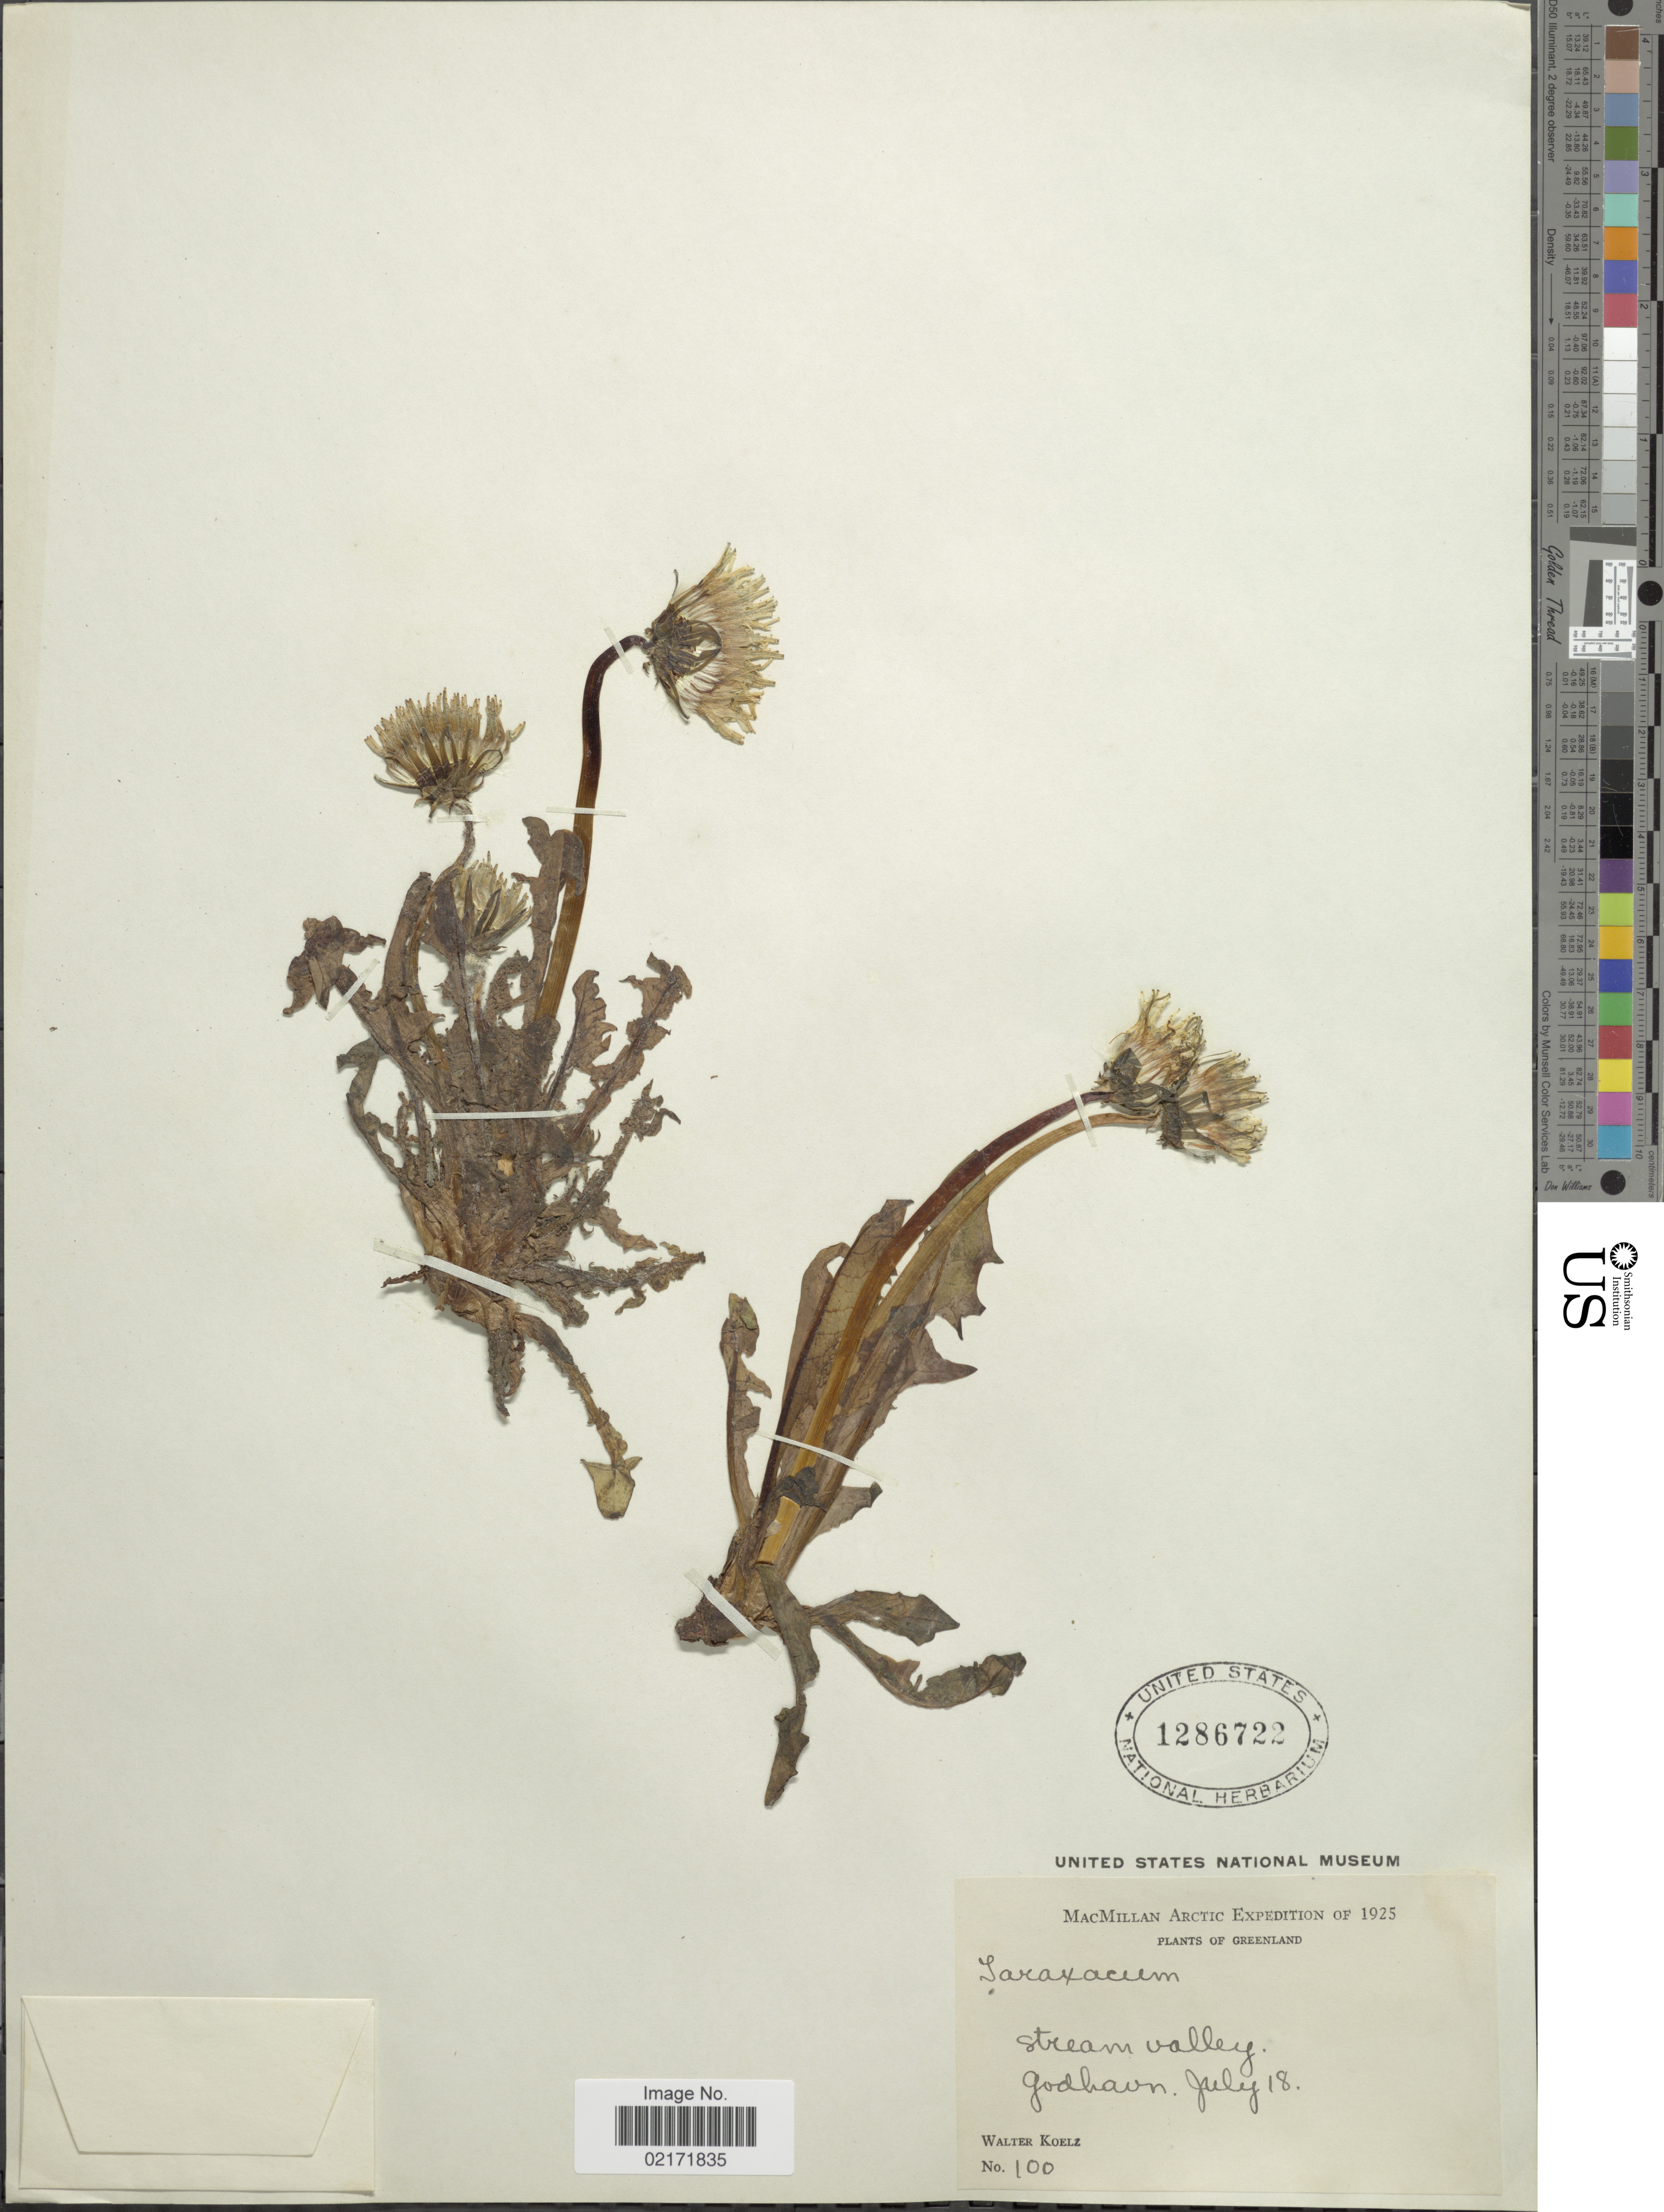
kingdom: Plantae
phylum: Tracheophyta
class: Magnoliopsida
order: Asterales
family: Asteraceae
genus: Taraxacum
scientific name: Taraxacum groenlandicum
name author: Dahlst.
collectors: W. N. Koelz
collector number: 100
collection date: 1925-07-18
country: Greenland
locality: Stream valley, Godhavn, Arctic.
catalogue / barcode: US 1286722